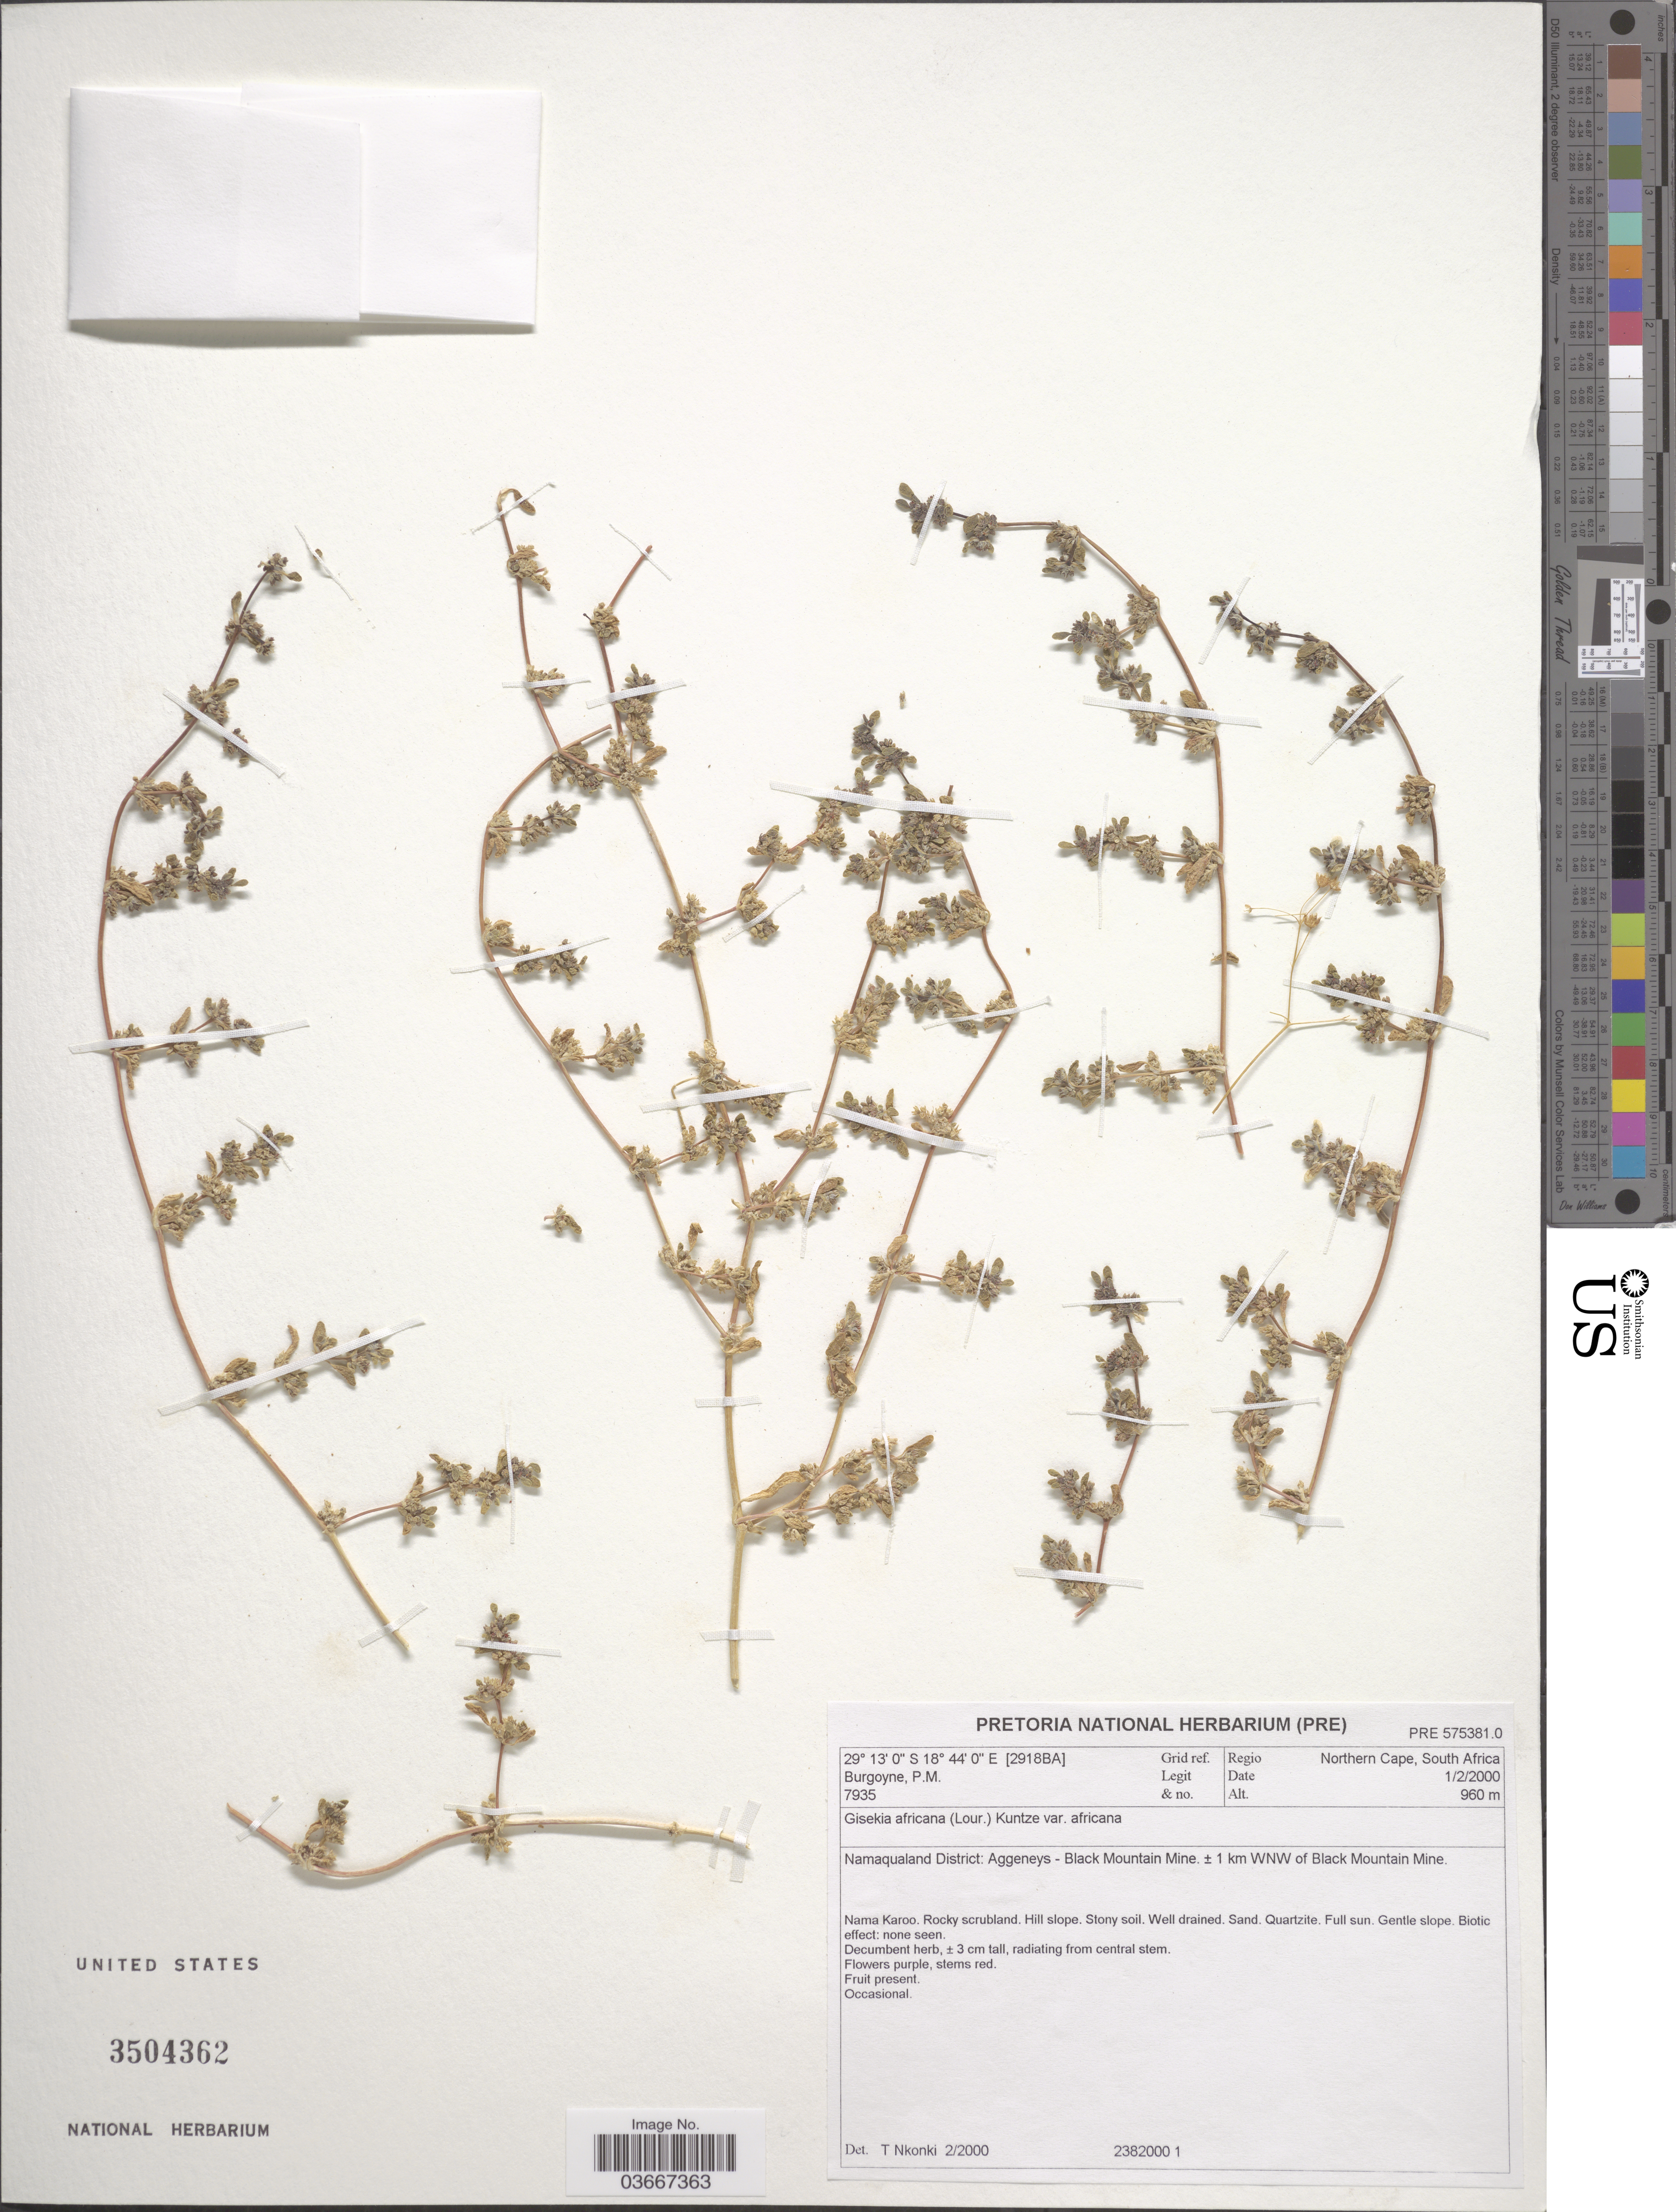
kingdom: Plantae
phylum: Tracheophyta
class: Magnoliopsida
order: Caryophyllales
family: Gisekiaceae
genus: Gisekia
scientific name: Gisekia africana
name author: Kuntze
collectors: P. M. Burgoyne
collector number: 7935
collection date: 2000-02-01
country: South Africa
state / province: Northern Cape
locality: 2918BA Grid ref. Namaqualand District: Aggeneys-Black Mountain Mine. ± 1 km WNW of Black Mountain Mine.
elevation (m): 960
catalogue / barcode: US 3504362